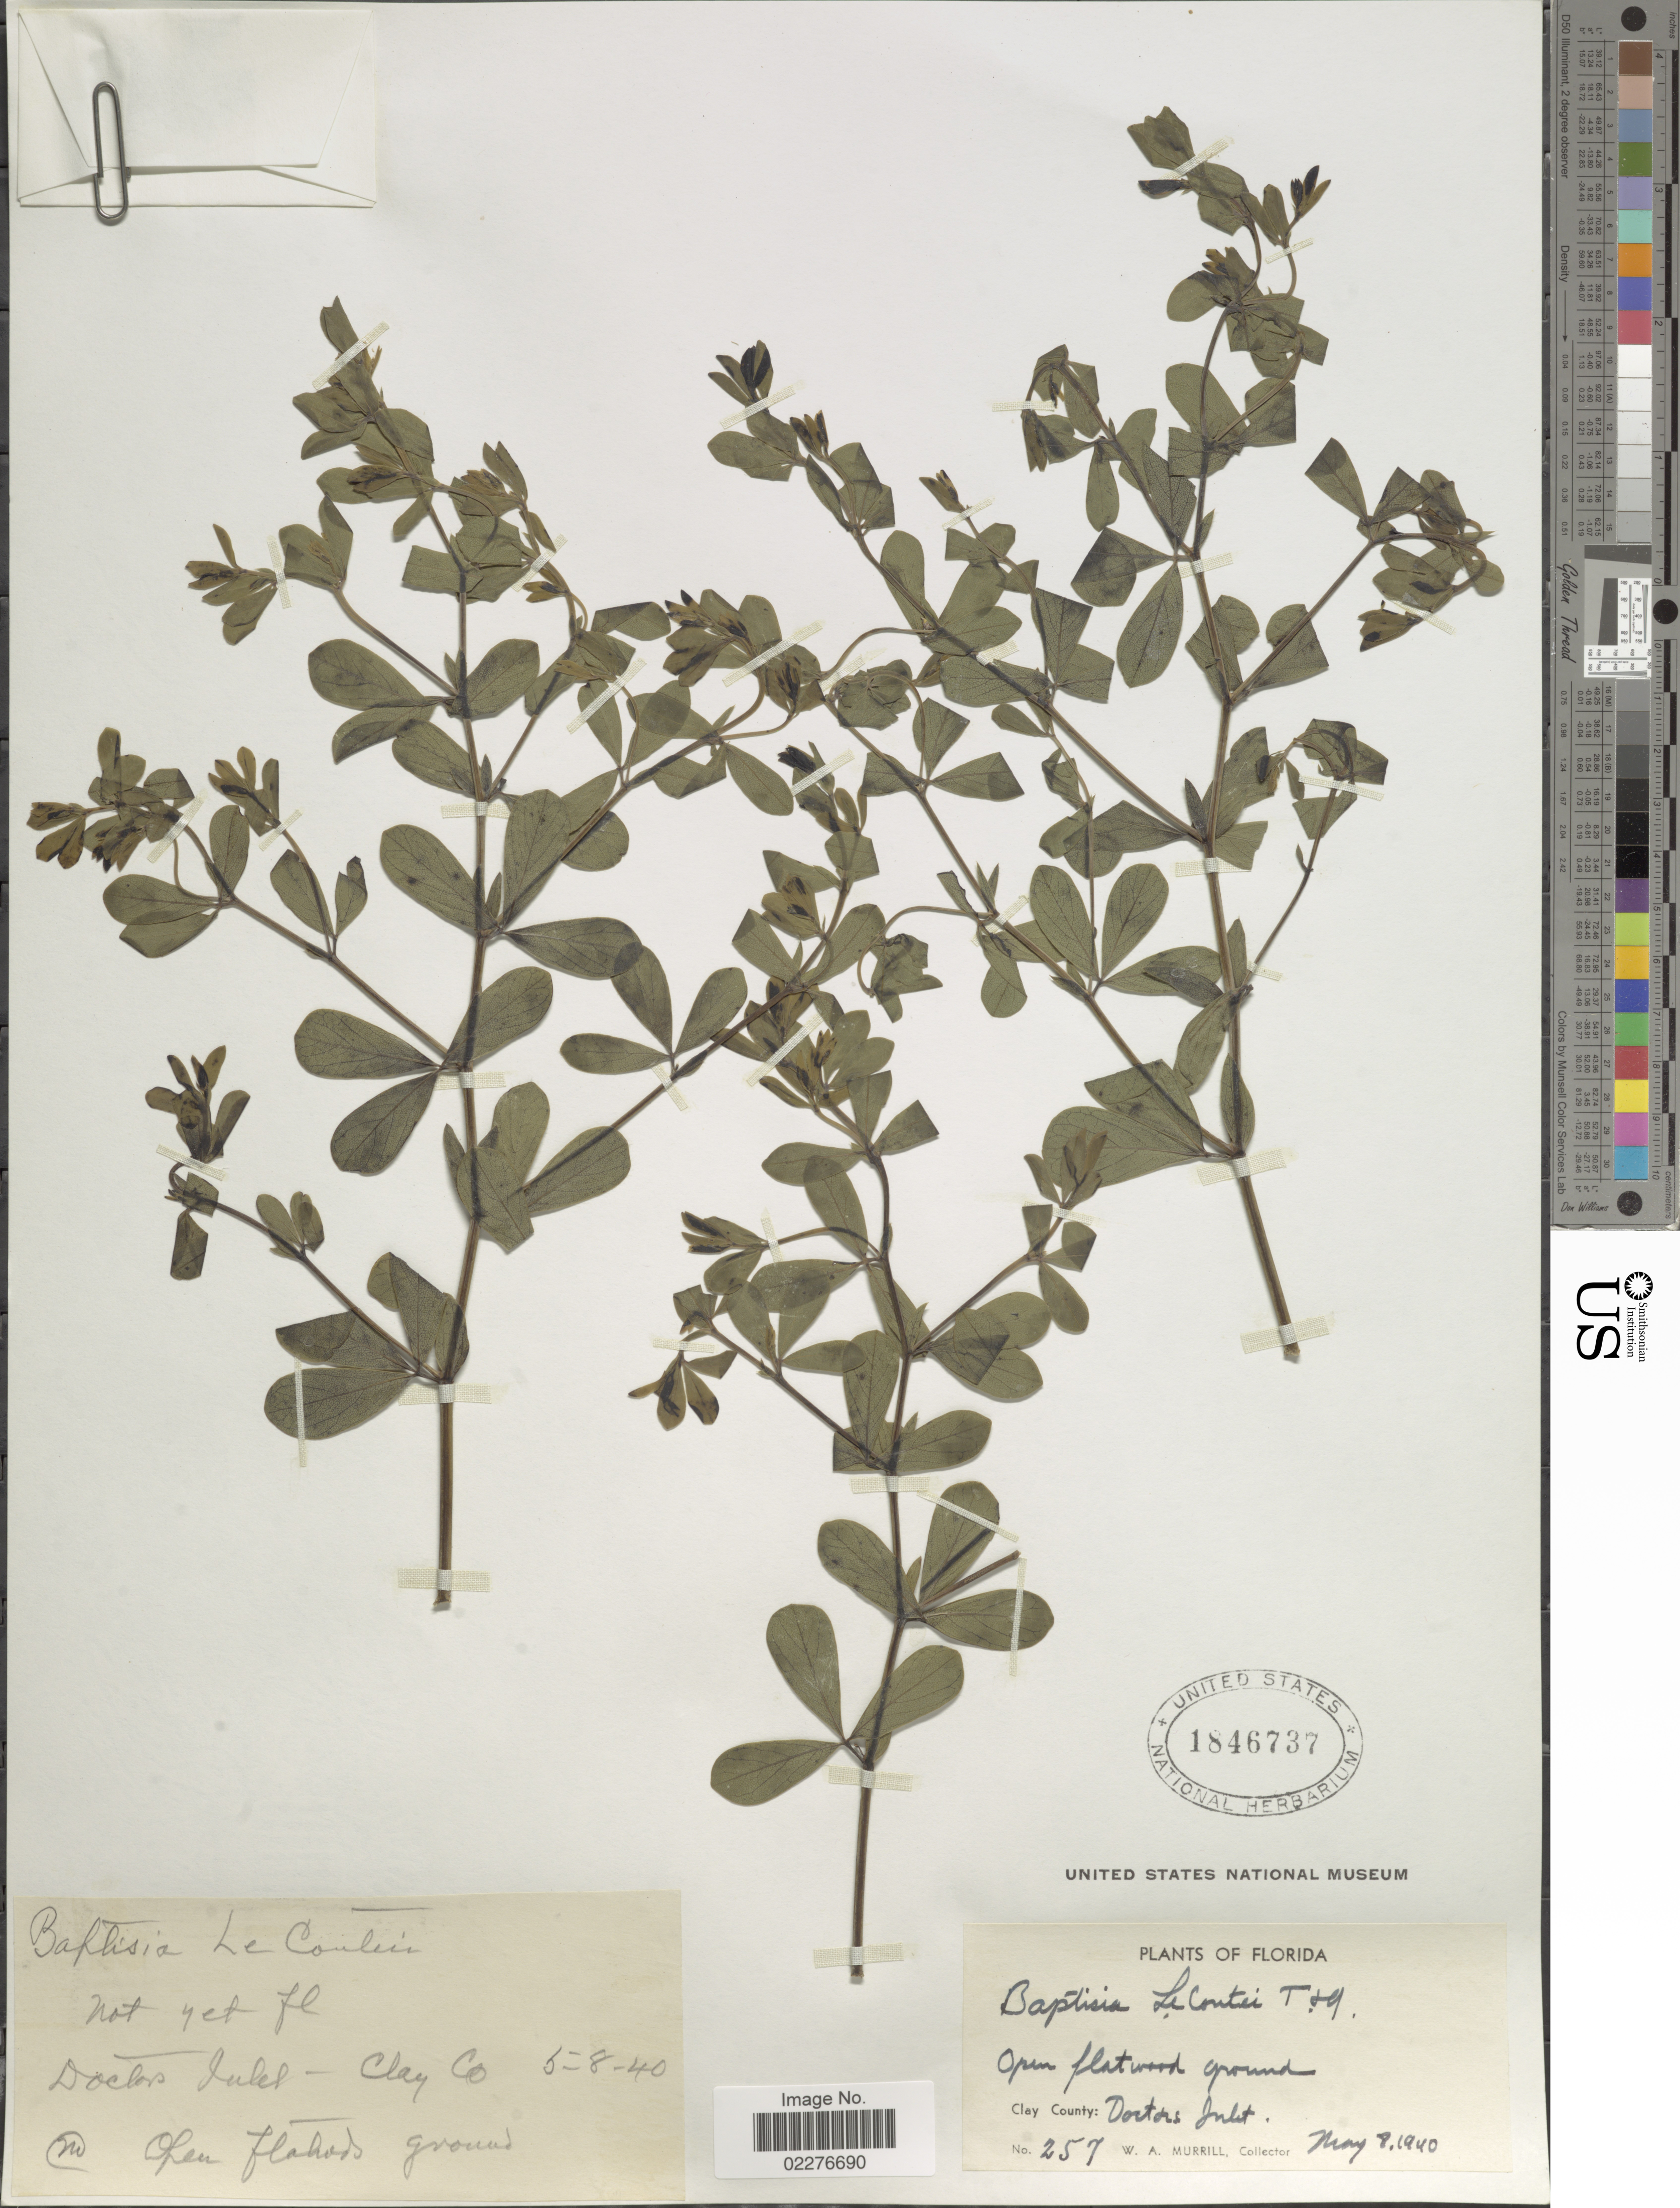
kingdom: Plantae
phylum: Tracheophyta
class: Magnoliopsida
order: Fabales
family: Fabaceae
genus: Baptisia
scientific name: Baptisia lecontei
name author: Torr. & A. Gray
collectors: W. A. Murrill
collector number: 257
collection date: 1940-05-08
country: United States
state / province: Florida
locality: Open flatwood ground, Clay County: Doctor Islet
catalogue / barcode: US 1846737